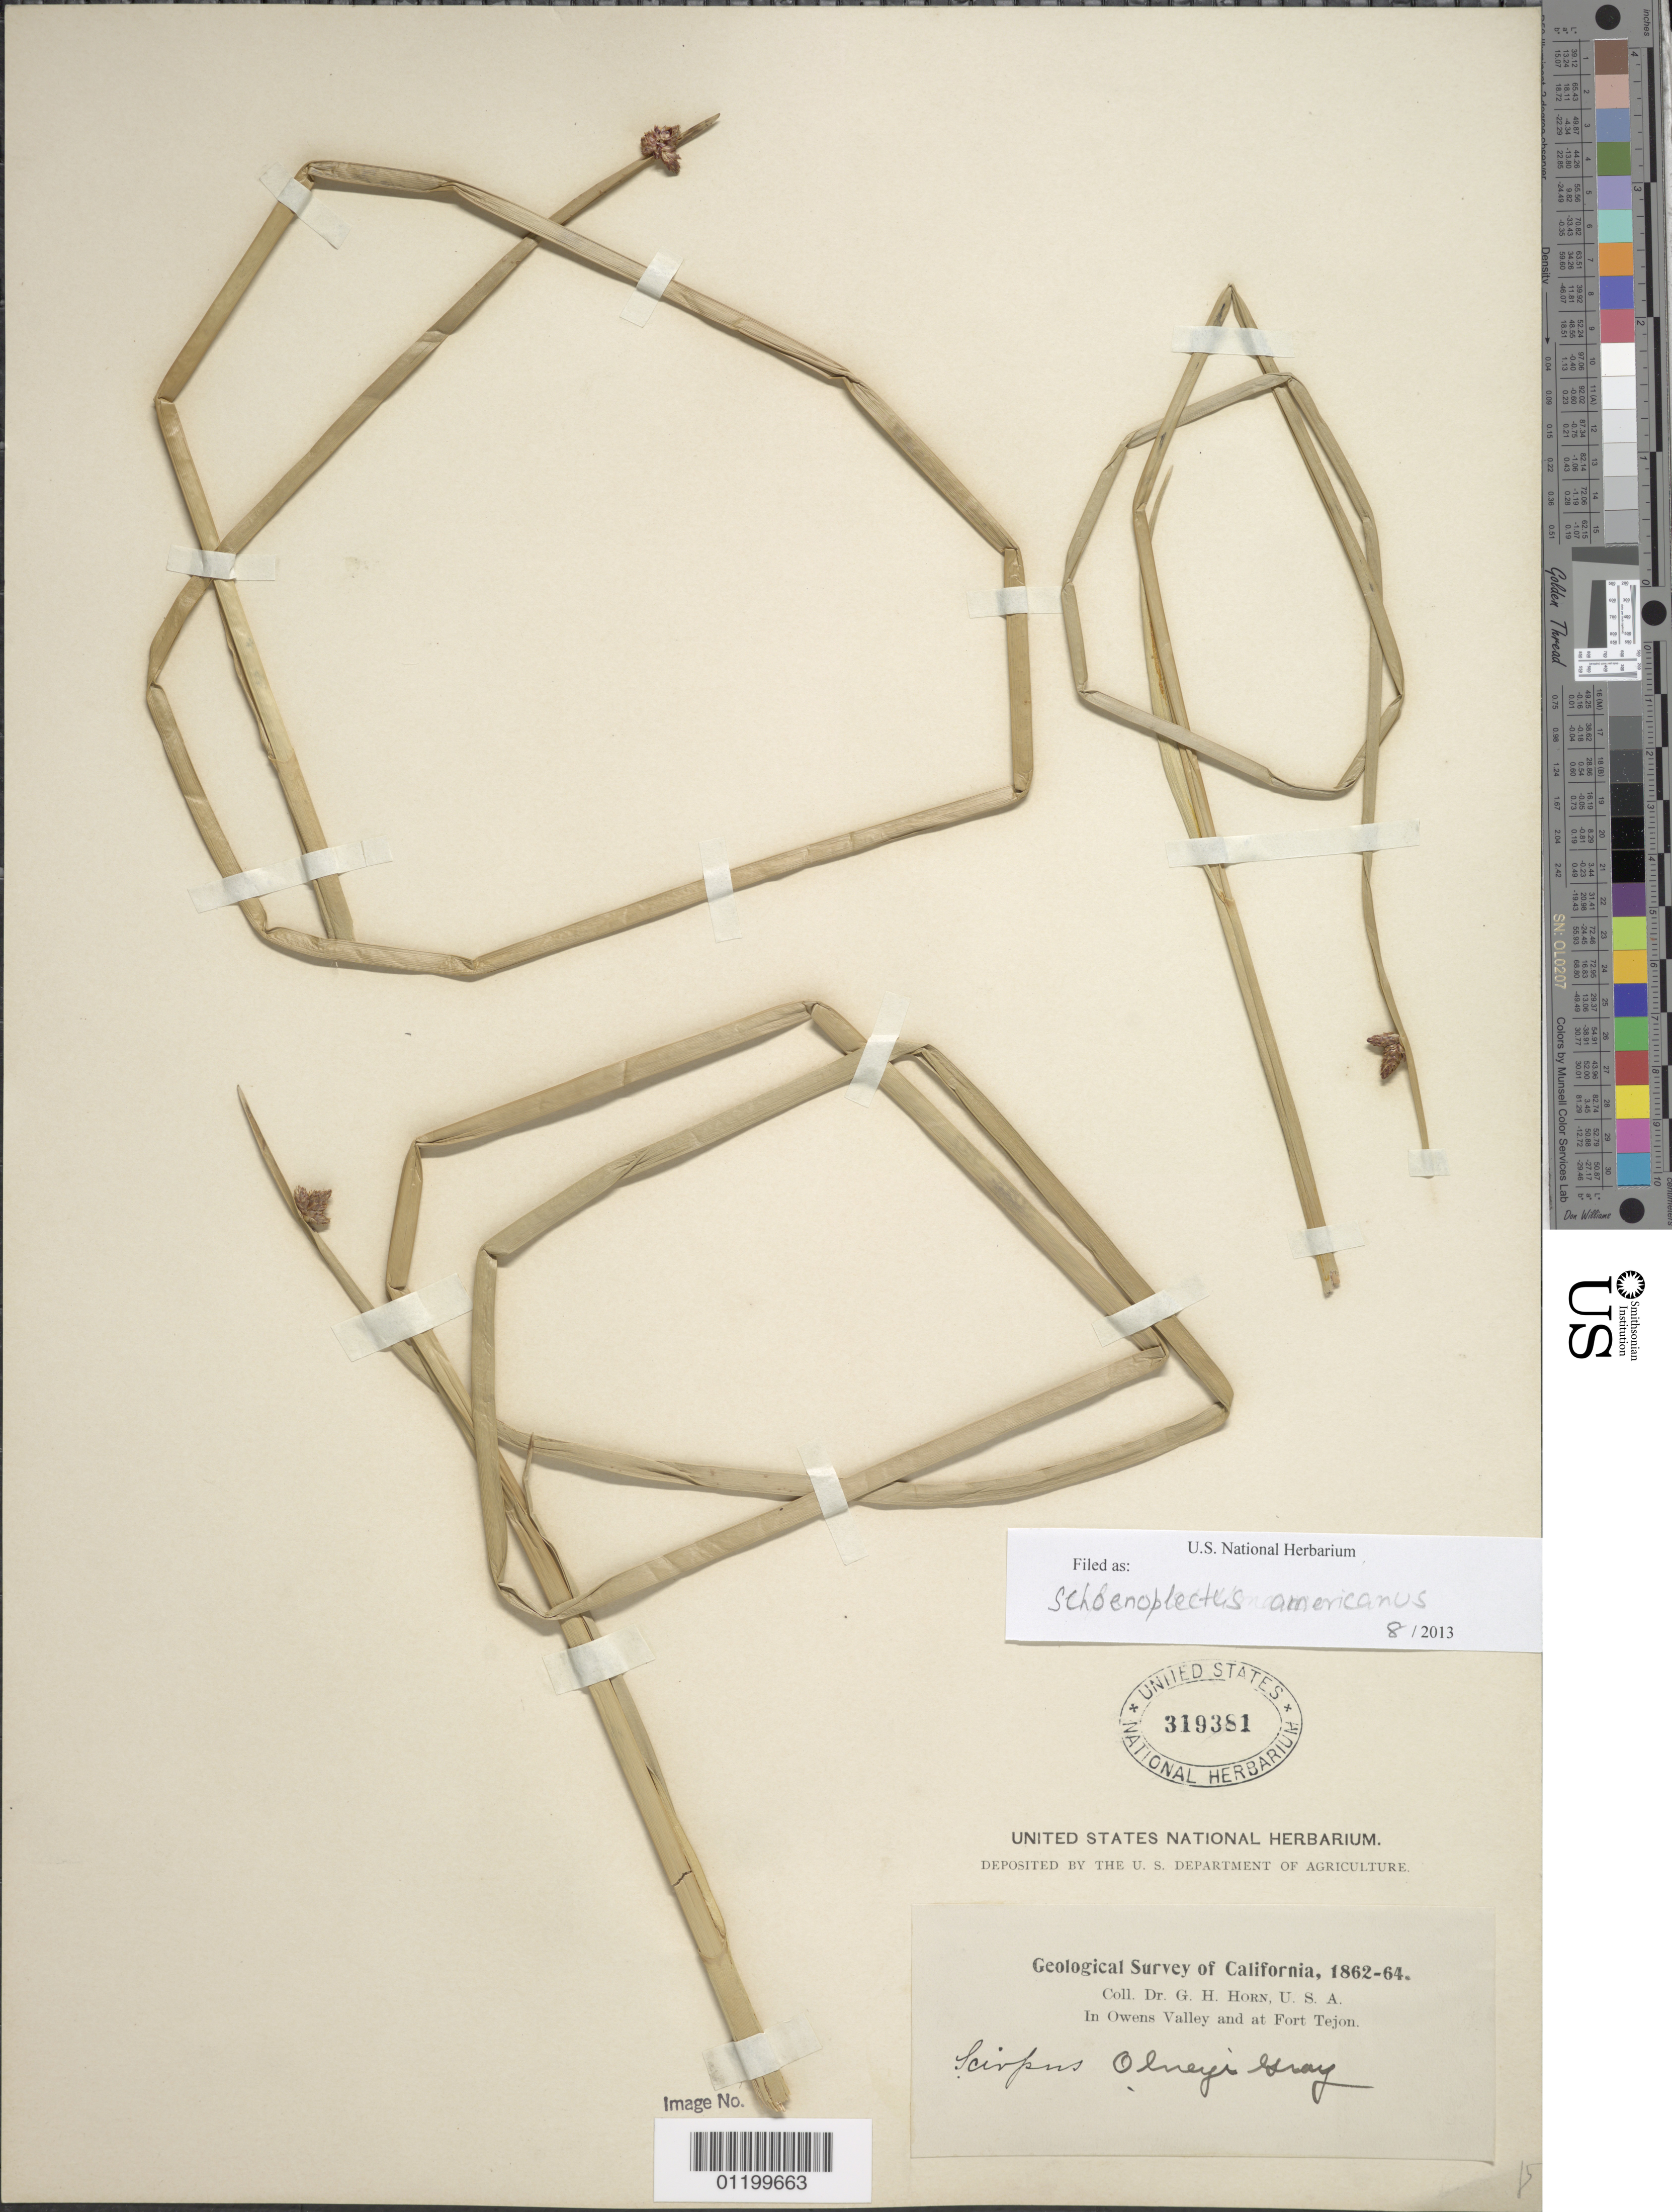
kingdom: Plantae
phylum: Tracheophyta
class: Liliopsida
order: Poales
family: Cyperaceae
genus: Schoenoplectus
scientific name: Schoenoplectus americanus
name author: (Pers.) Volkart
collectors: G. Horn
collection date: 1862/1864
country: United States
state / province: California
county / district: Kern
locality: In Owens Valley and at Fort Tejon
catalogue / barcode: US 319381